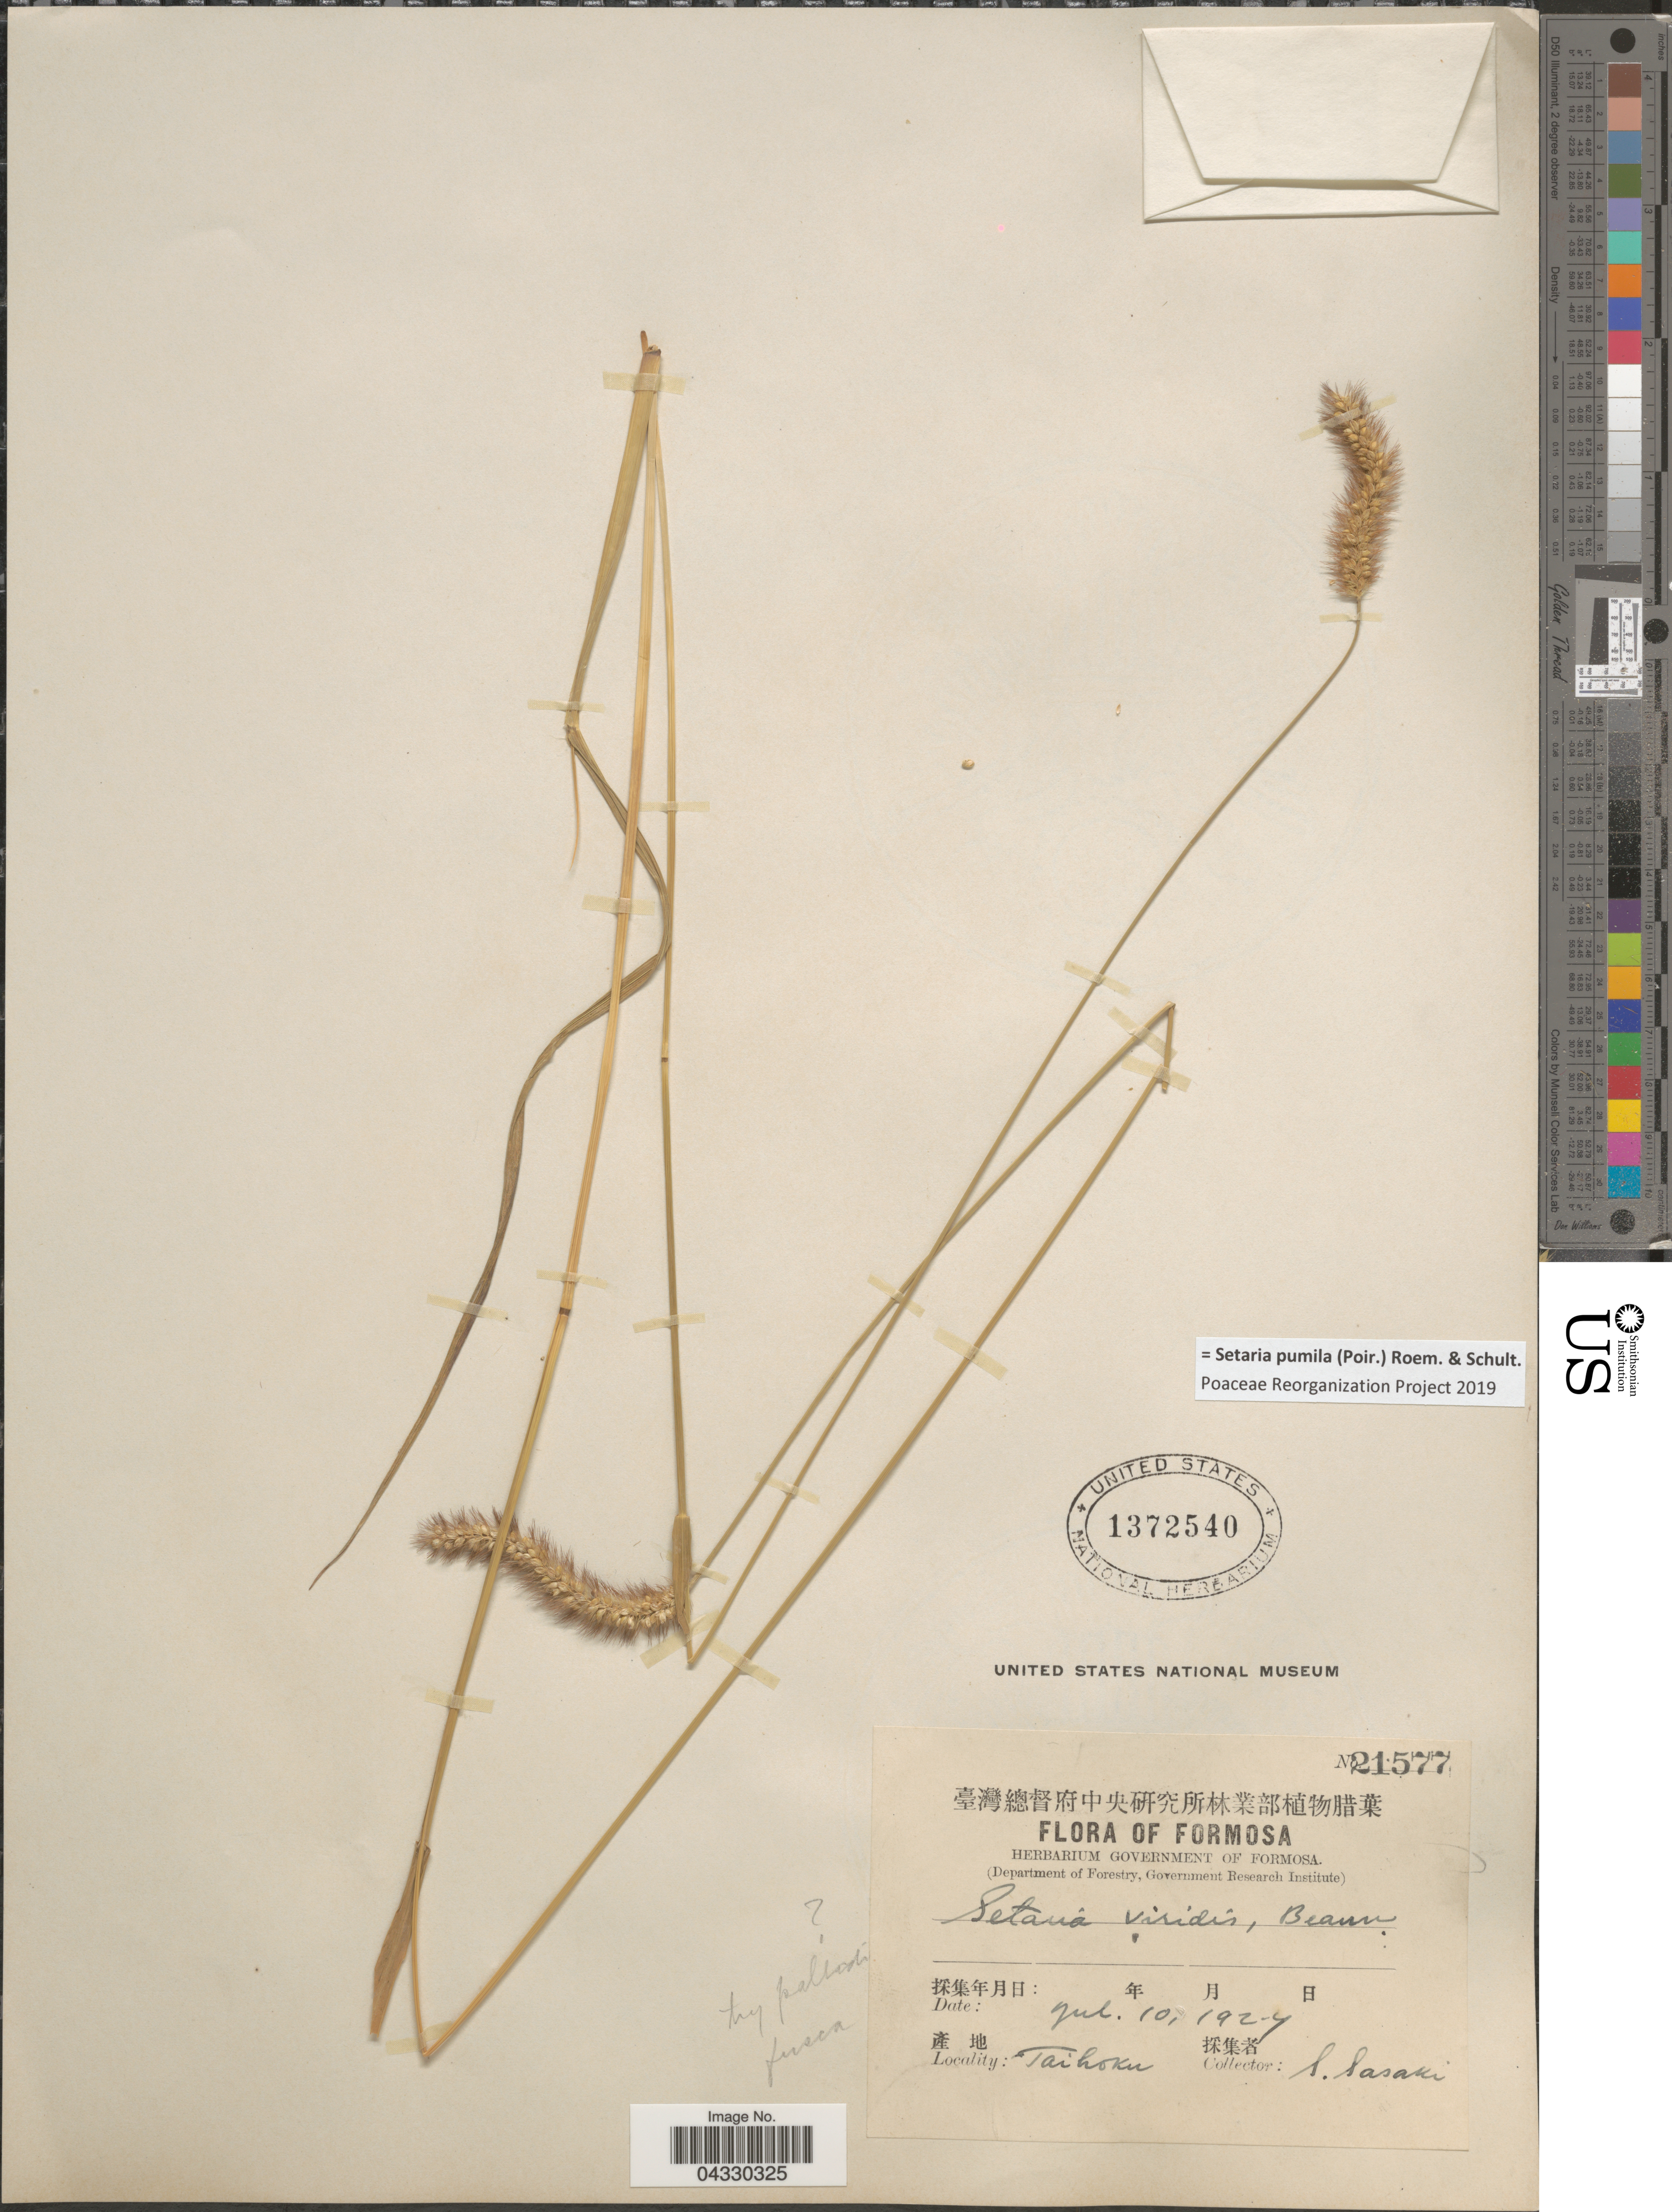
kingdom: Plantae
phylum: Tracheophyta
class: Liliopsida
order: Poales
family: Poaceae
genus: Setaria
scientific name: Setaria pumila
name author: (Poir.) Roem. & Schult.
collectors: I. Sasaki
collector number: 21577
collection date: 1924-07-10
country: Taiwan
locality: Formosa. Taihoku. X.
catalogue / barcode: US 1372540